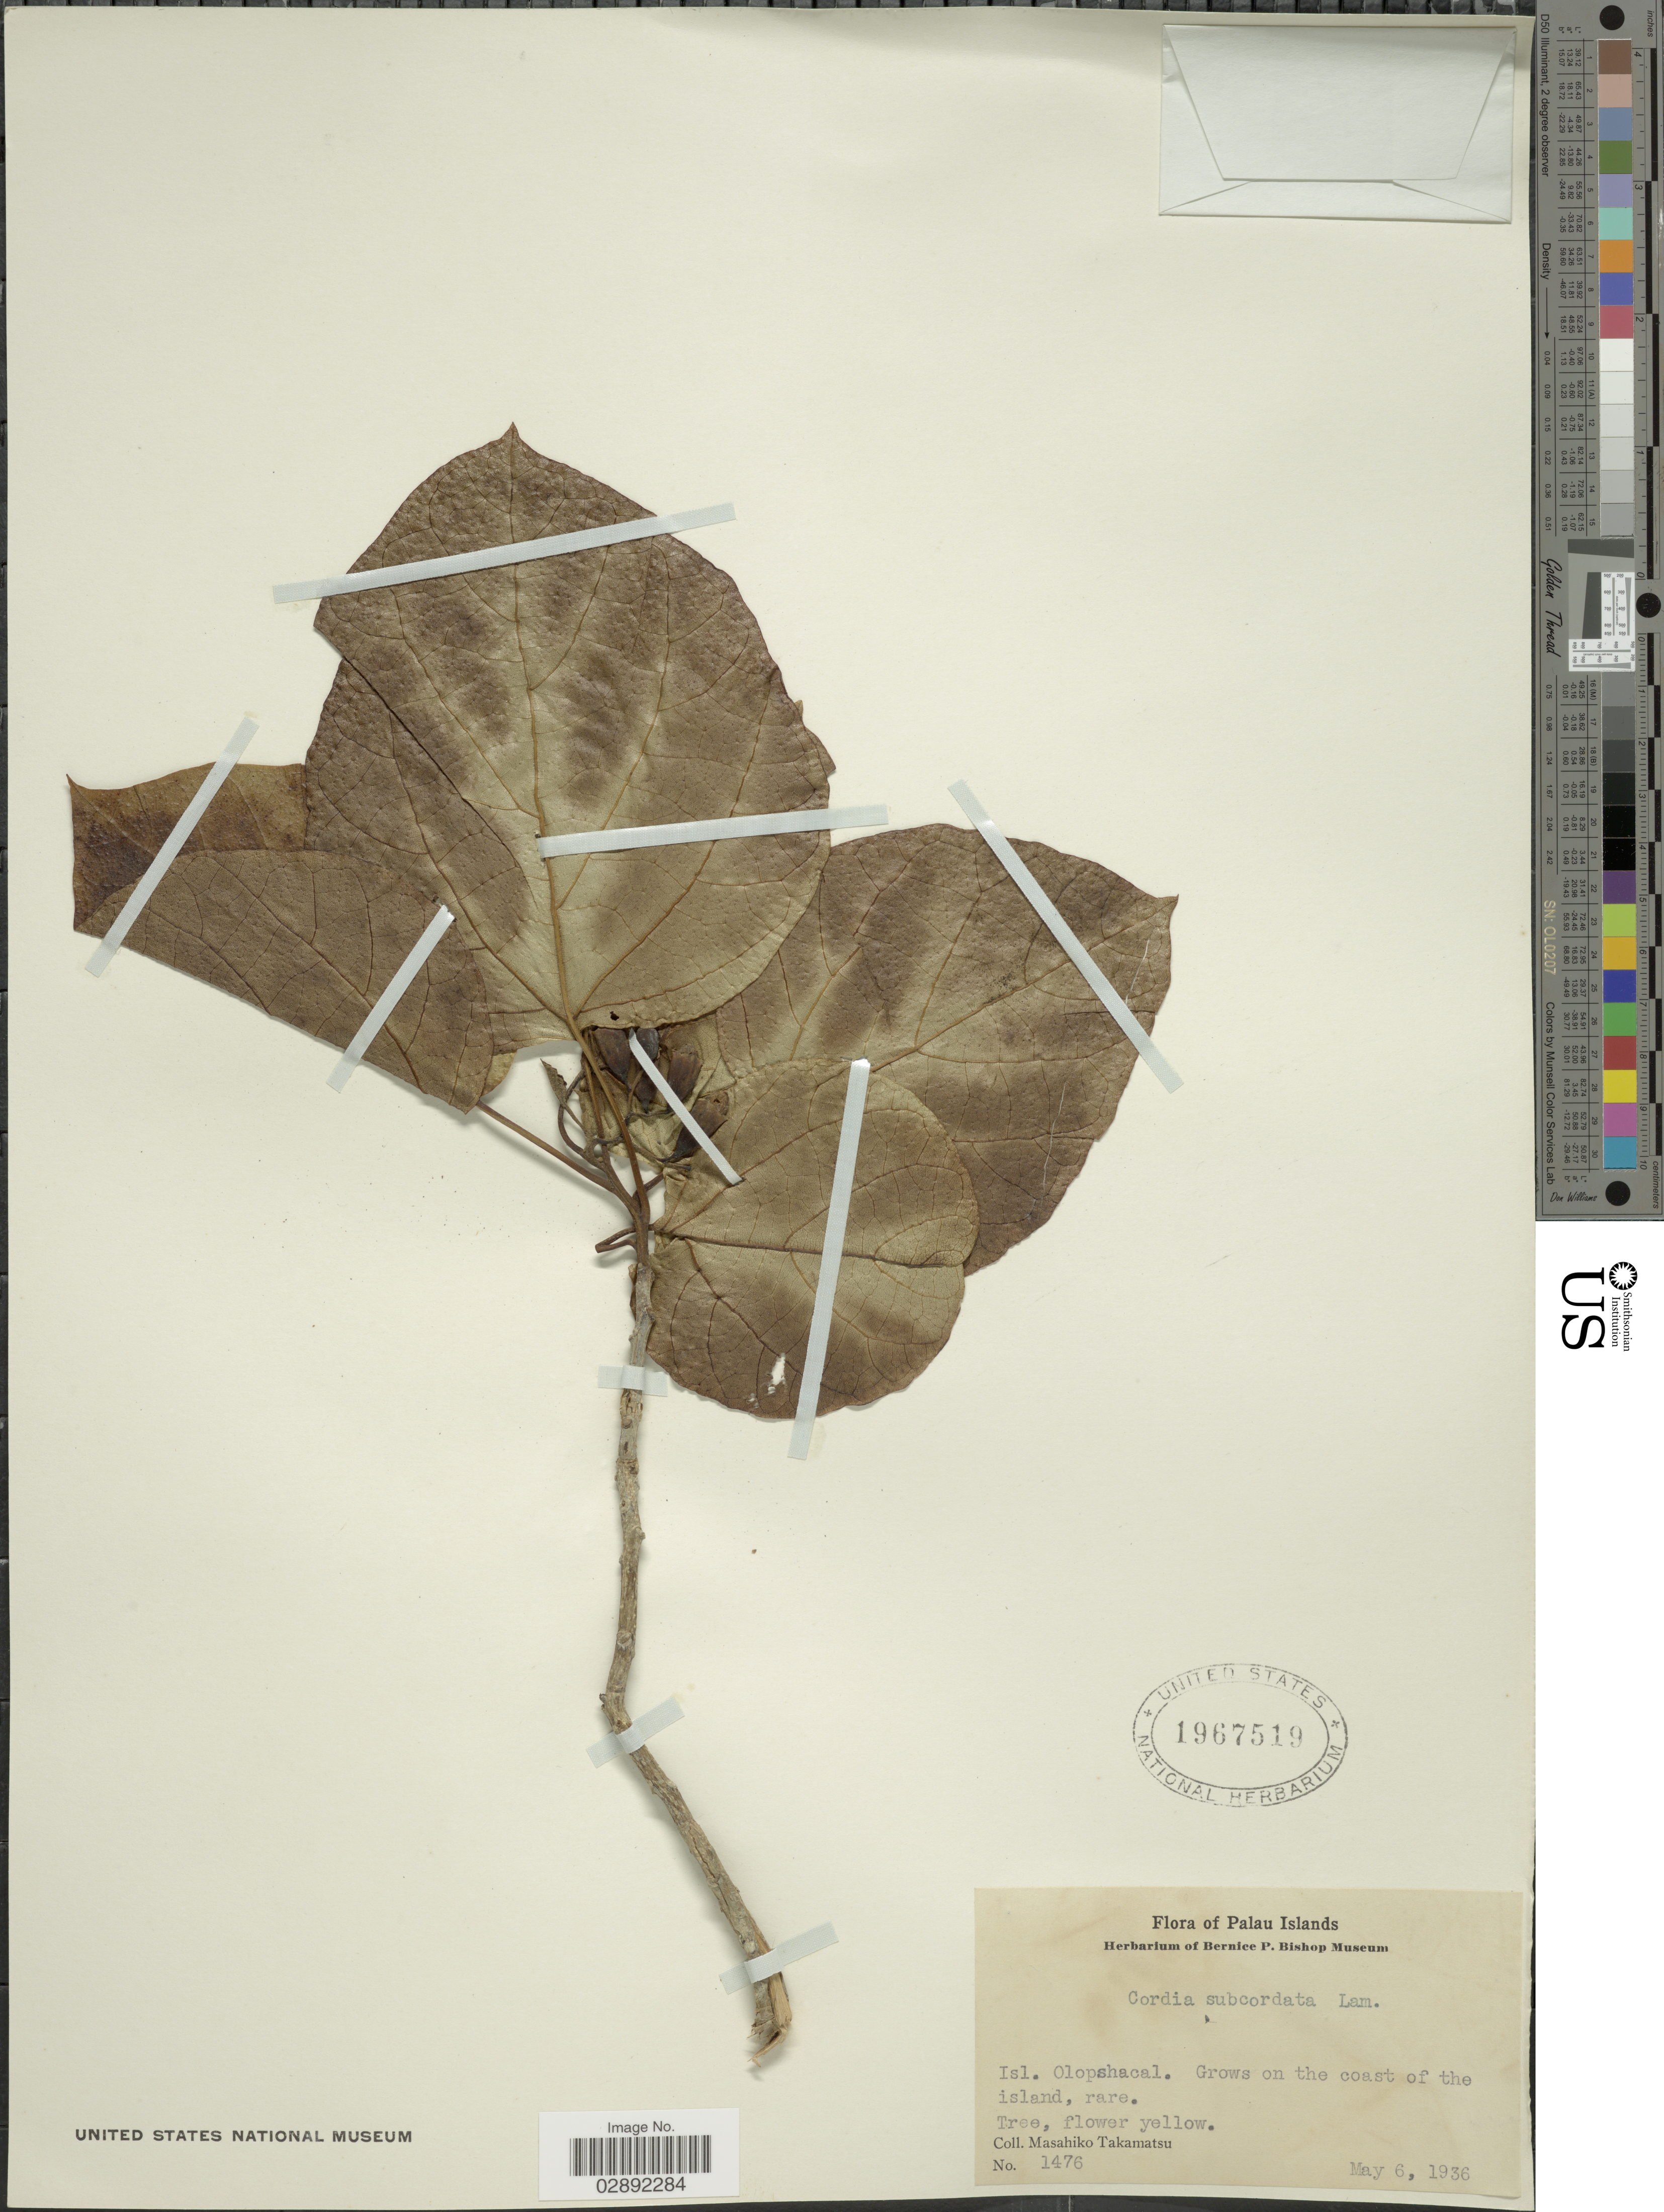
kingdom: Plantae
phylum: Tracheophyta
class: Magnoliopsida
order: Boraginales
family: Cordiaceae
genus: Cordia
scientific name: Cordia subcordata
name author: Lam.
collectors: M. Takamatsu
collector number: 1476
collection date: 1936-05-06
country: Palau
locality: Palau Islands. Isl. Olopshacal. Grows on the coast of the island.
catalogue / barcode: US 1967519